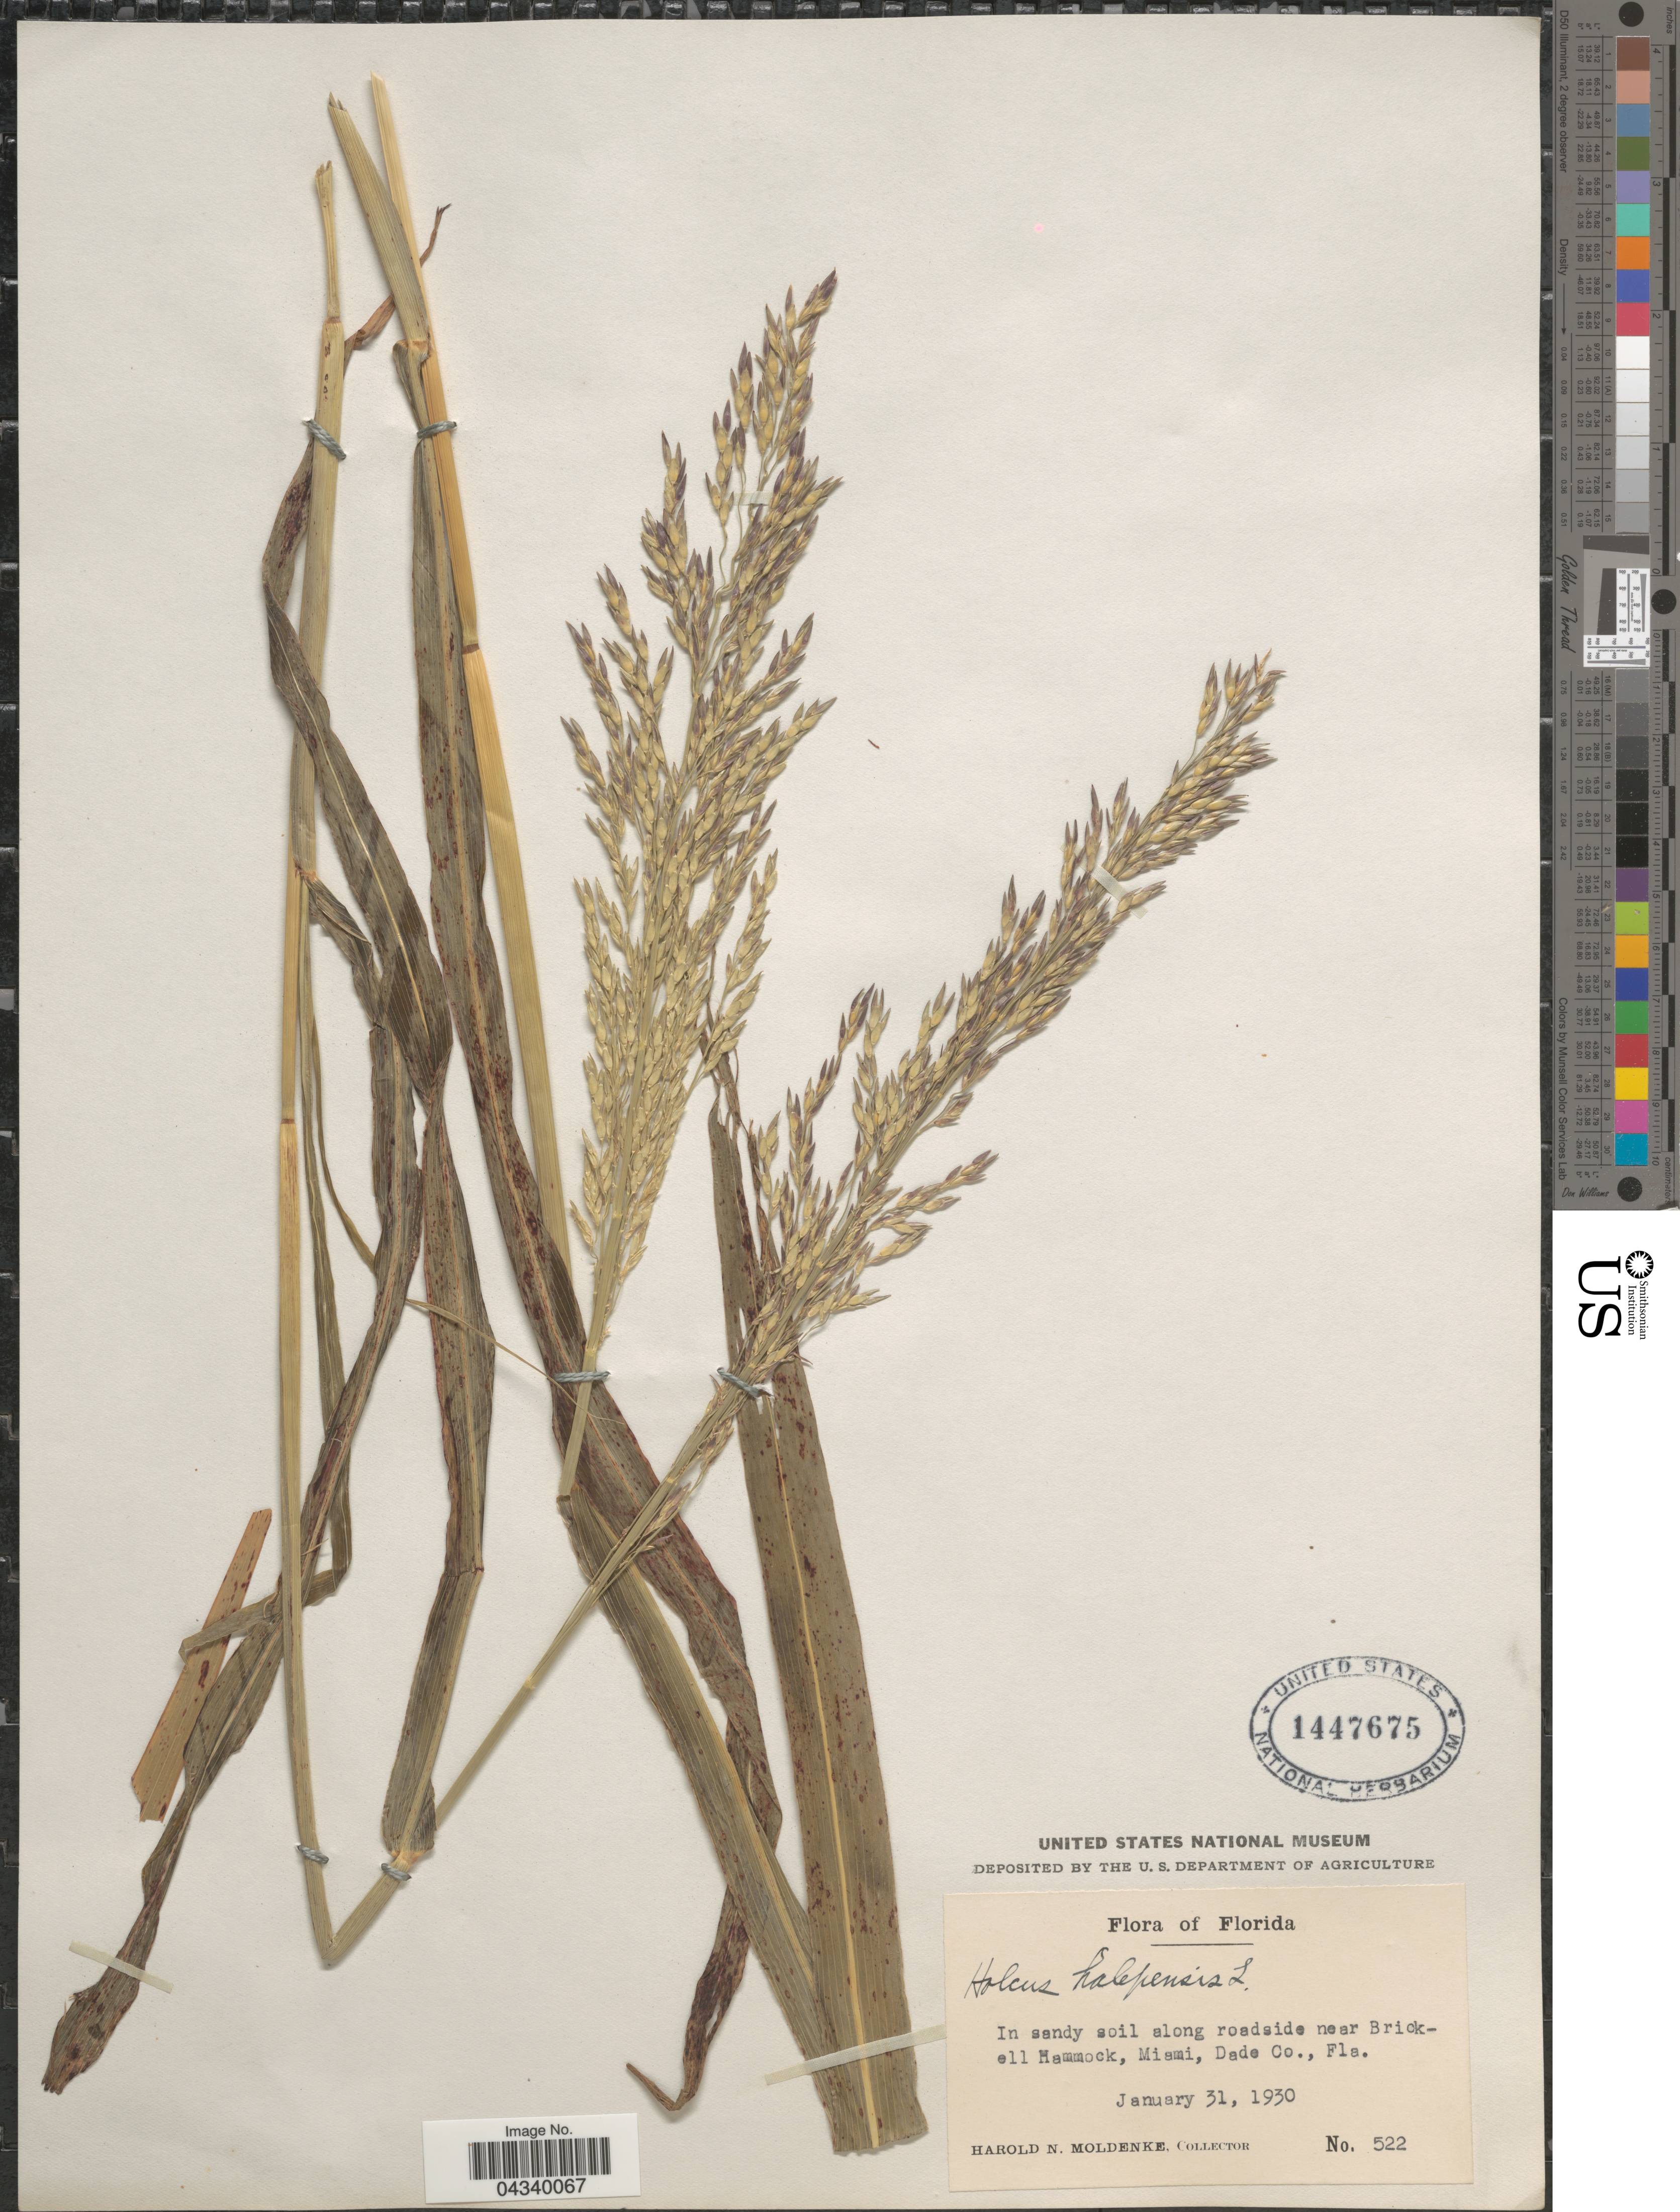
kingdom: Plantae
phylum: Tracheophyta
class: Liliopsida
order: Poales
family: Poaceae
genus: Sorghum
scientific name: Sorghum halepense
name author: (L.) Pers.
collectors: H. N. Moldenke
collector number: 522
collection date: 1930-01-31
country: United States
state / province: Florida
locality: In sandy soil along roadside near Brickell Hammock, Miami, Dade Co.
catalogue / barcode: US 1447675